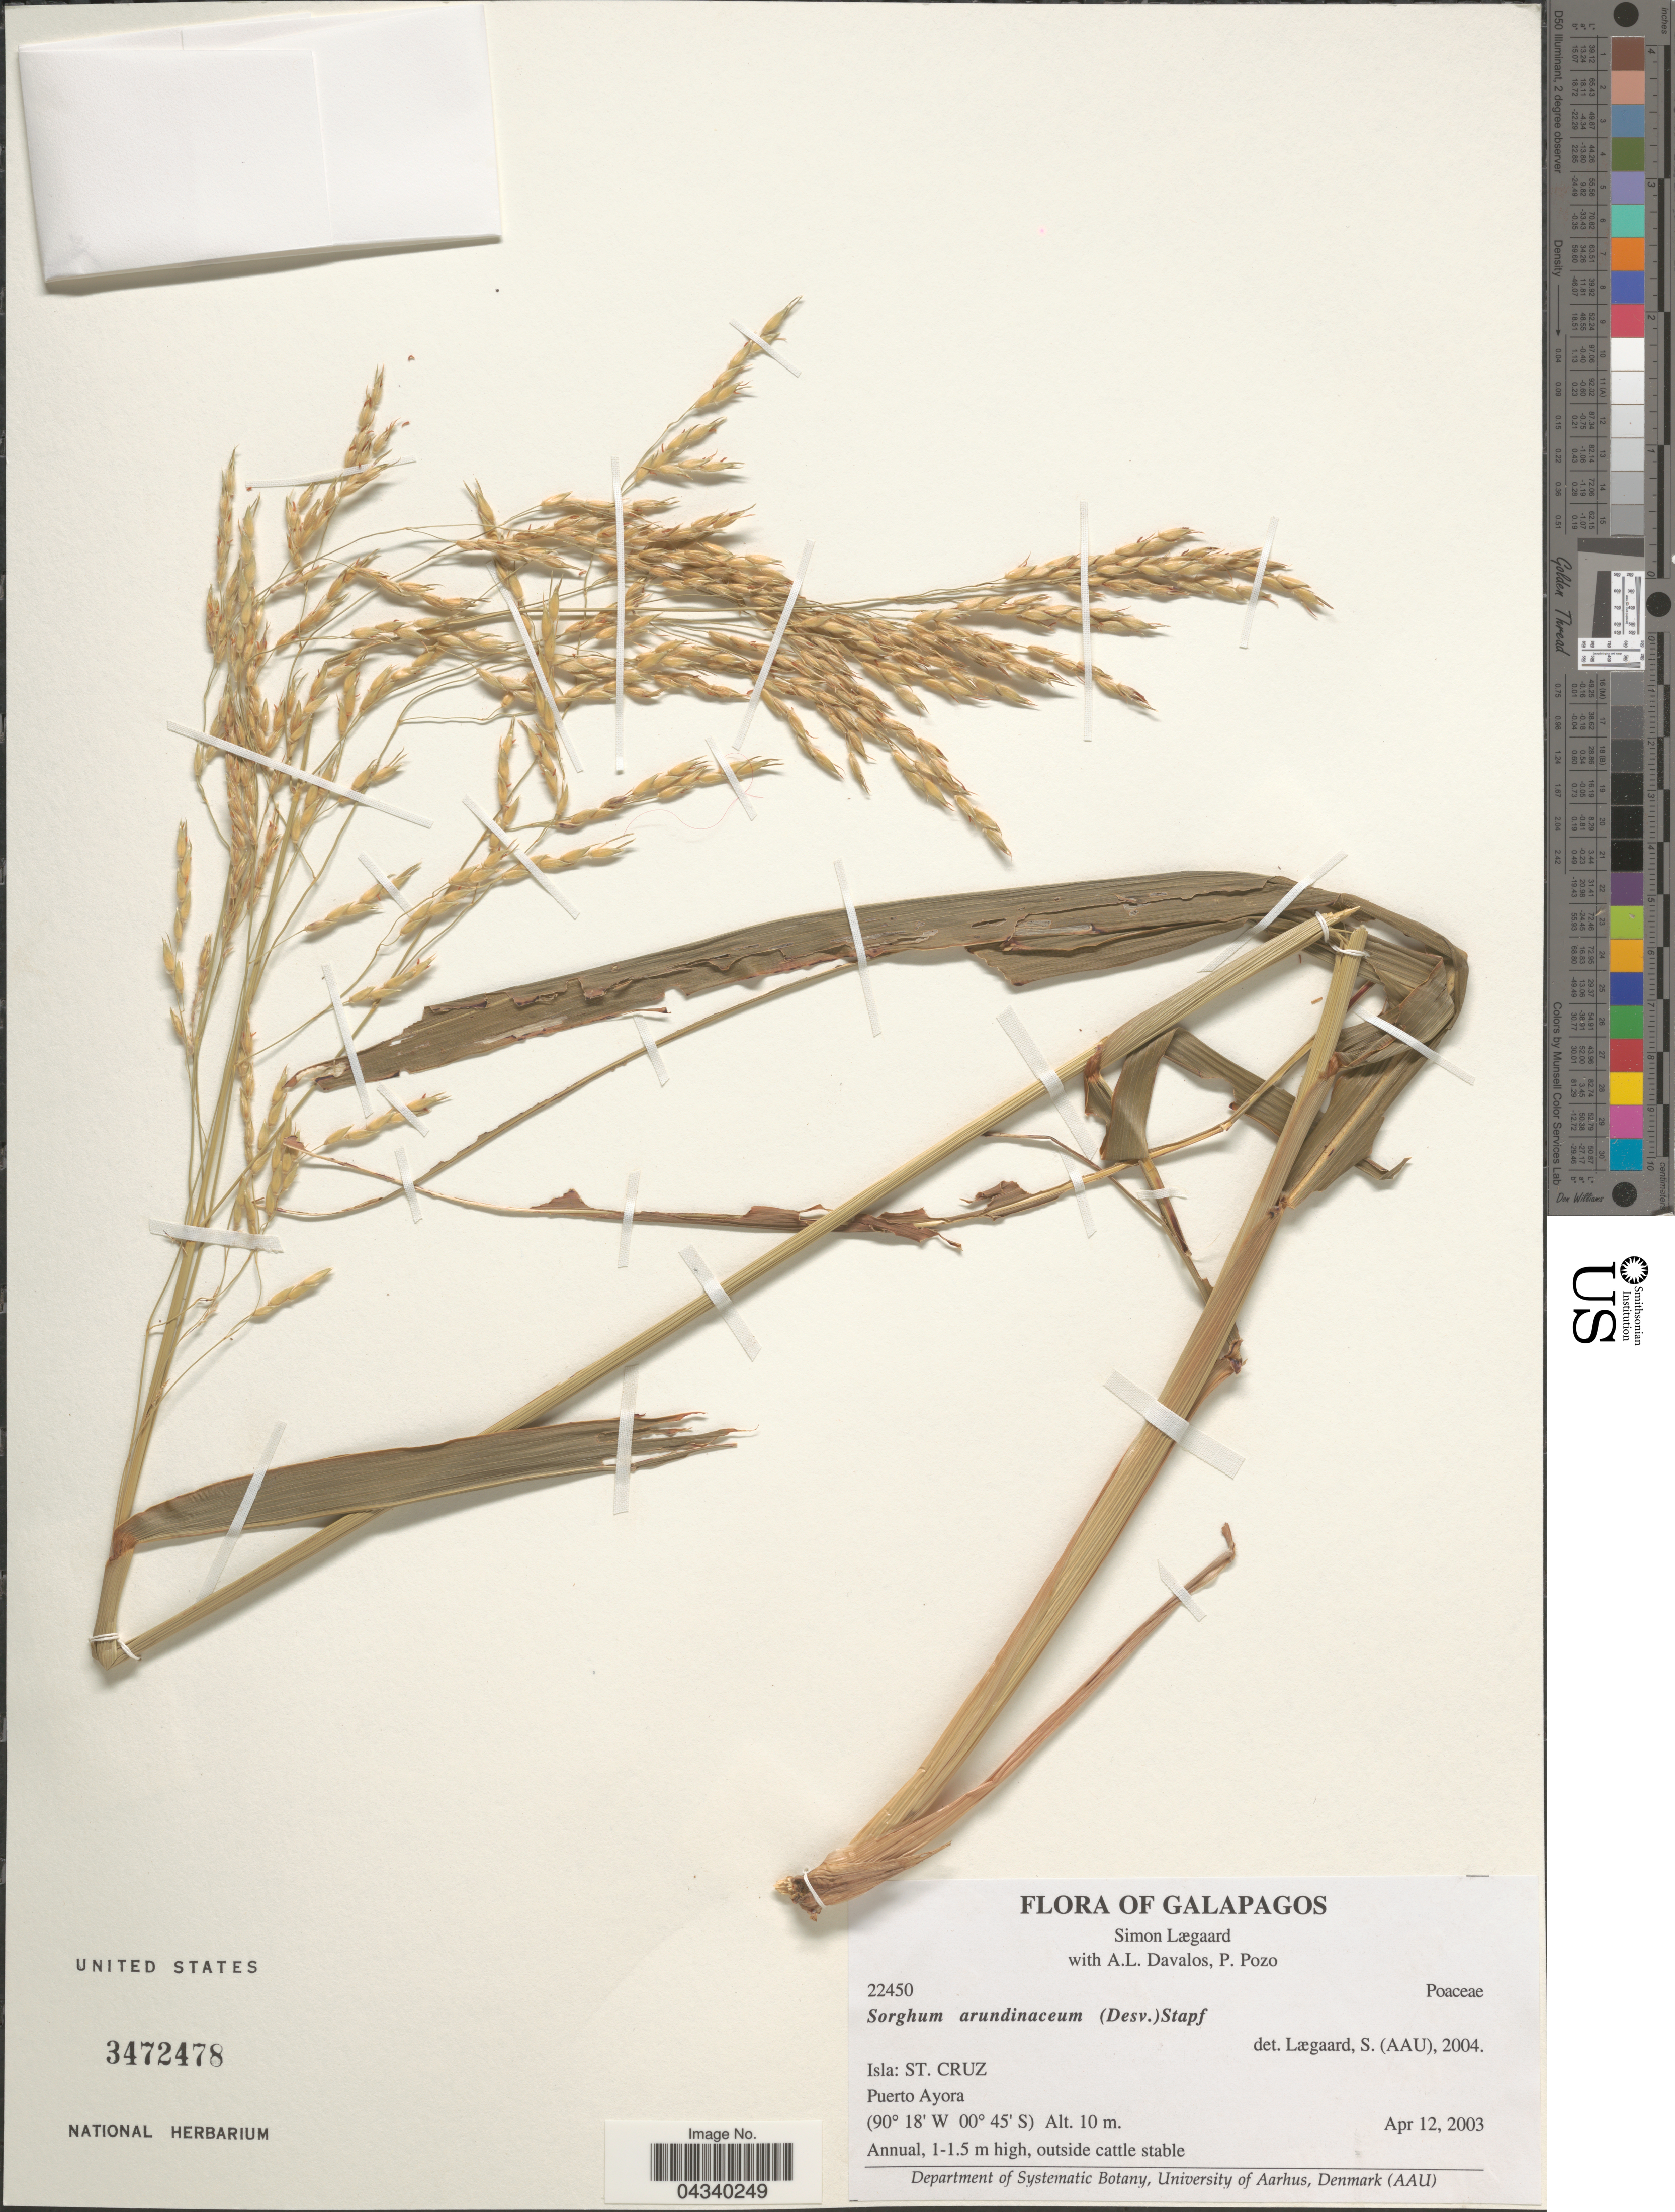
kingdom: Plantae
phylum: Tracheophyta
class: Liliopsida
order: Poales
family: Poaceae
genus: Sorghum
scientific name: Sorghum arundinaceum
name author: (Desv.) Stapf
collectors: S. Lægaard, A. Davalos & P. Pozo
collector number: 22450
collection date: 2003-04-12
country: Ecuador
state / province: Colón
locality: Galapagos. Isla: St. Cruz. Puerto Ayora.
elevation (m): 10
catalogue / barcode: US 3472478